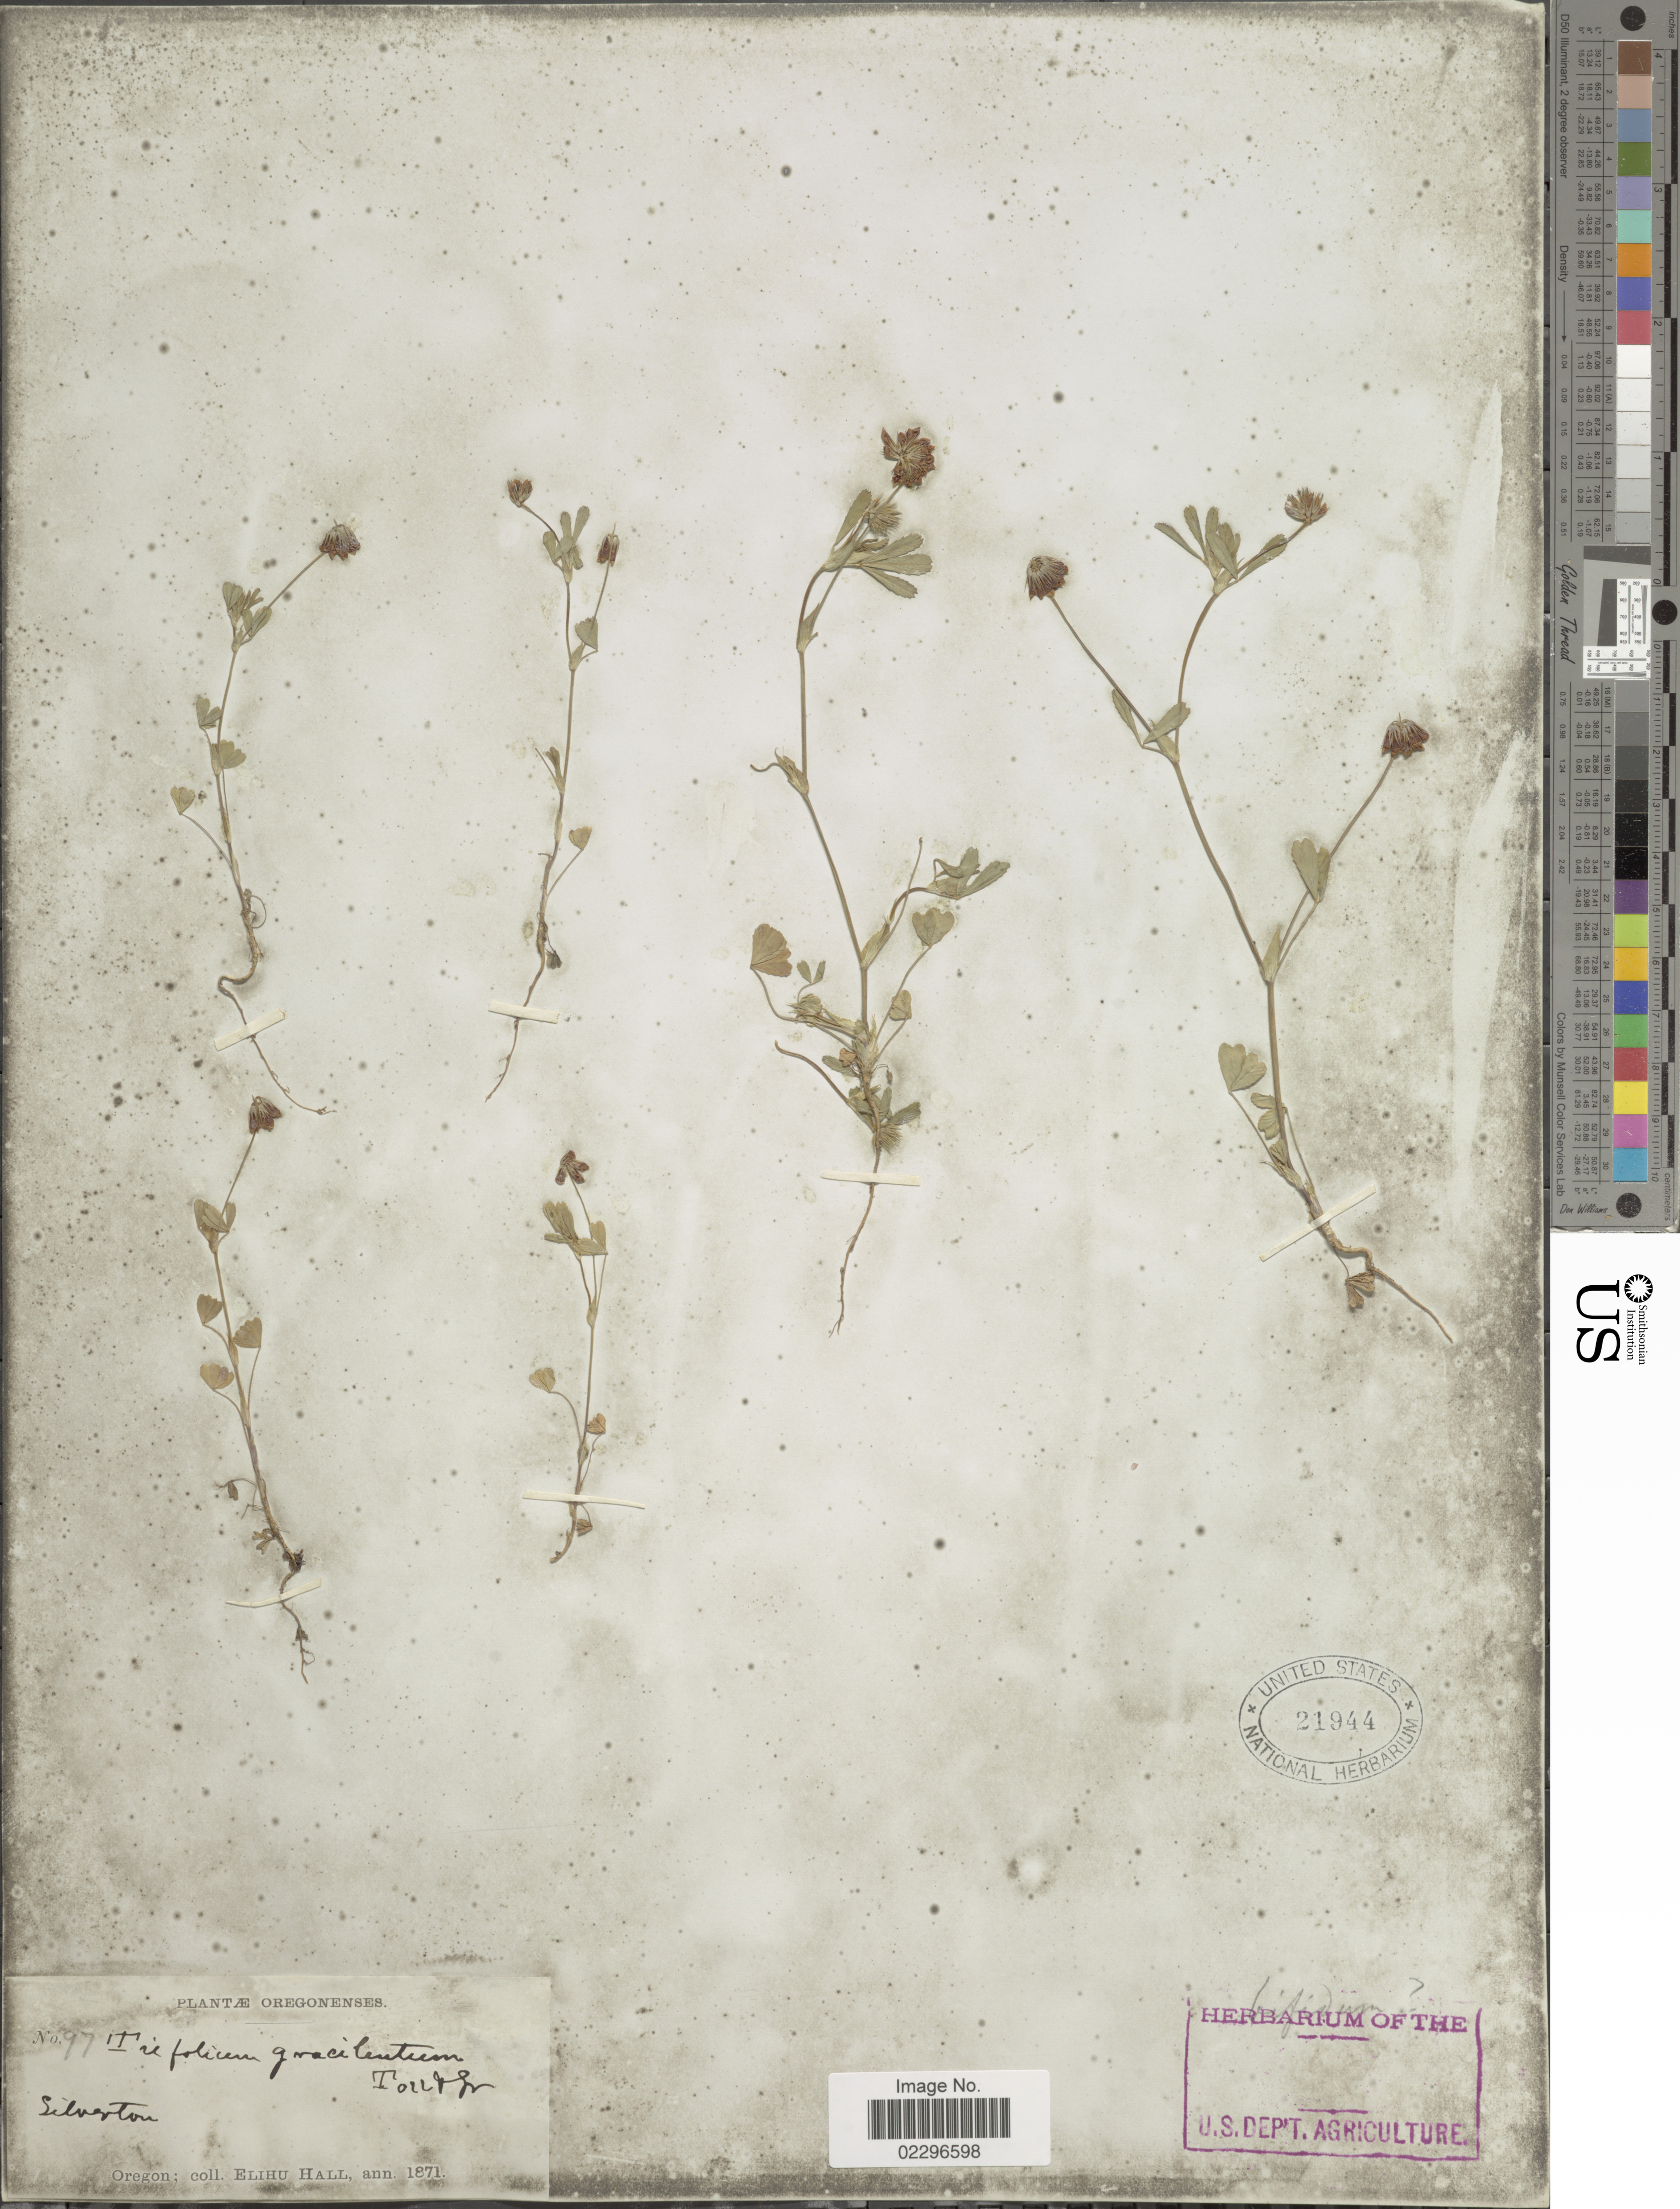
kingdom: Plantae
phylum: Tracheophyta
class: Magnoliopsida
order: Fabales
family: Fabaceae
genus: Trifolium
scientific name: Trifolium hallii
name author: Howell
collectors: E. Hall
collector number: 97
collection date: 1871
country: United States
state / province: Oregon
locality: Silverton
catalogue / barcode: US 21944